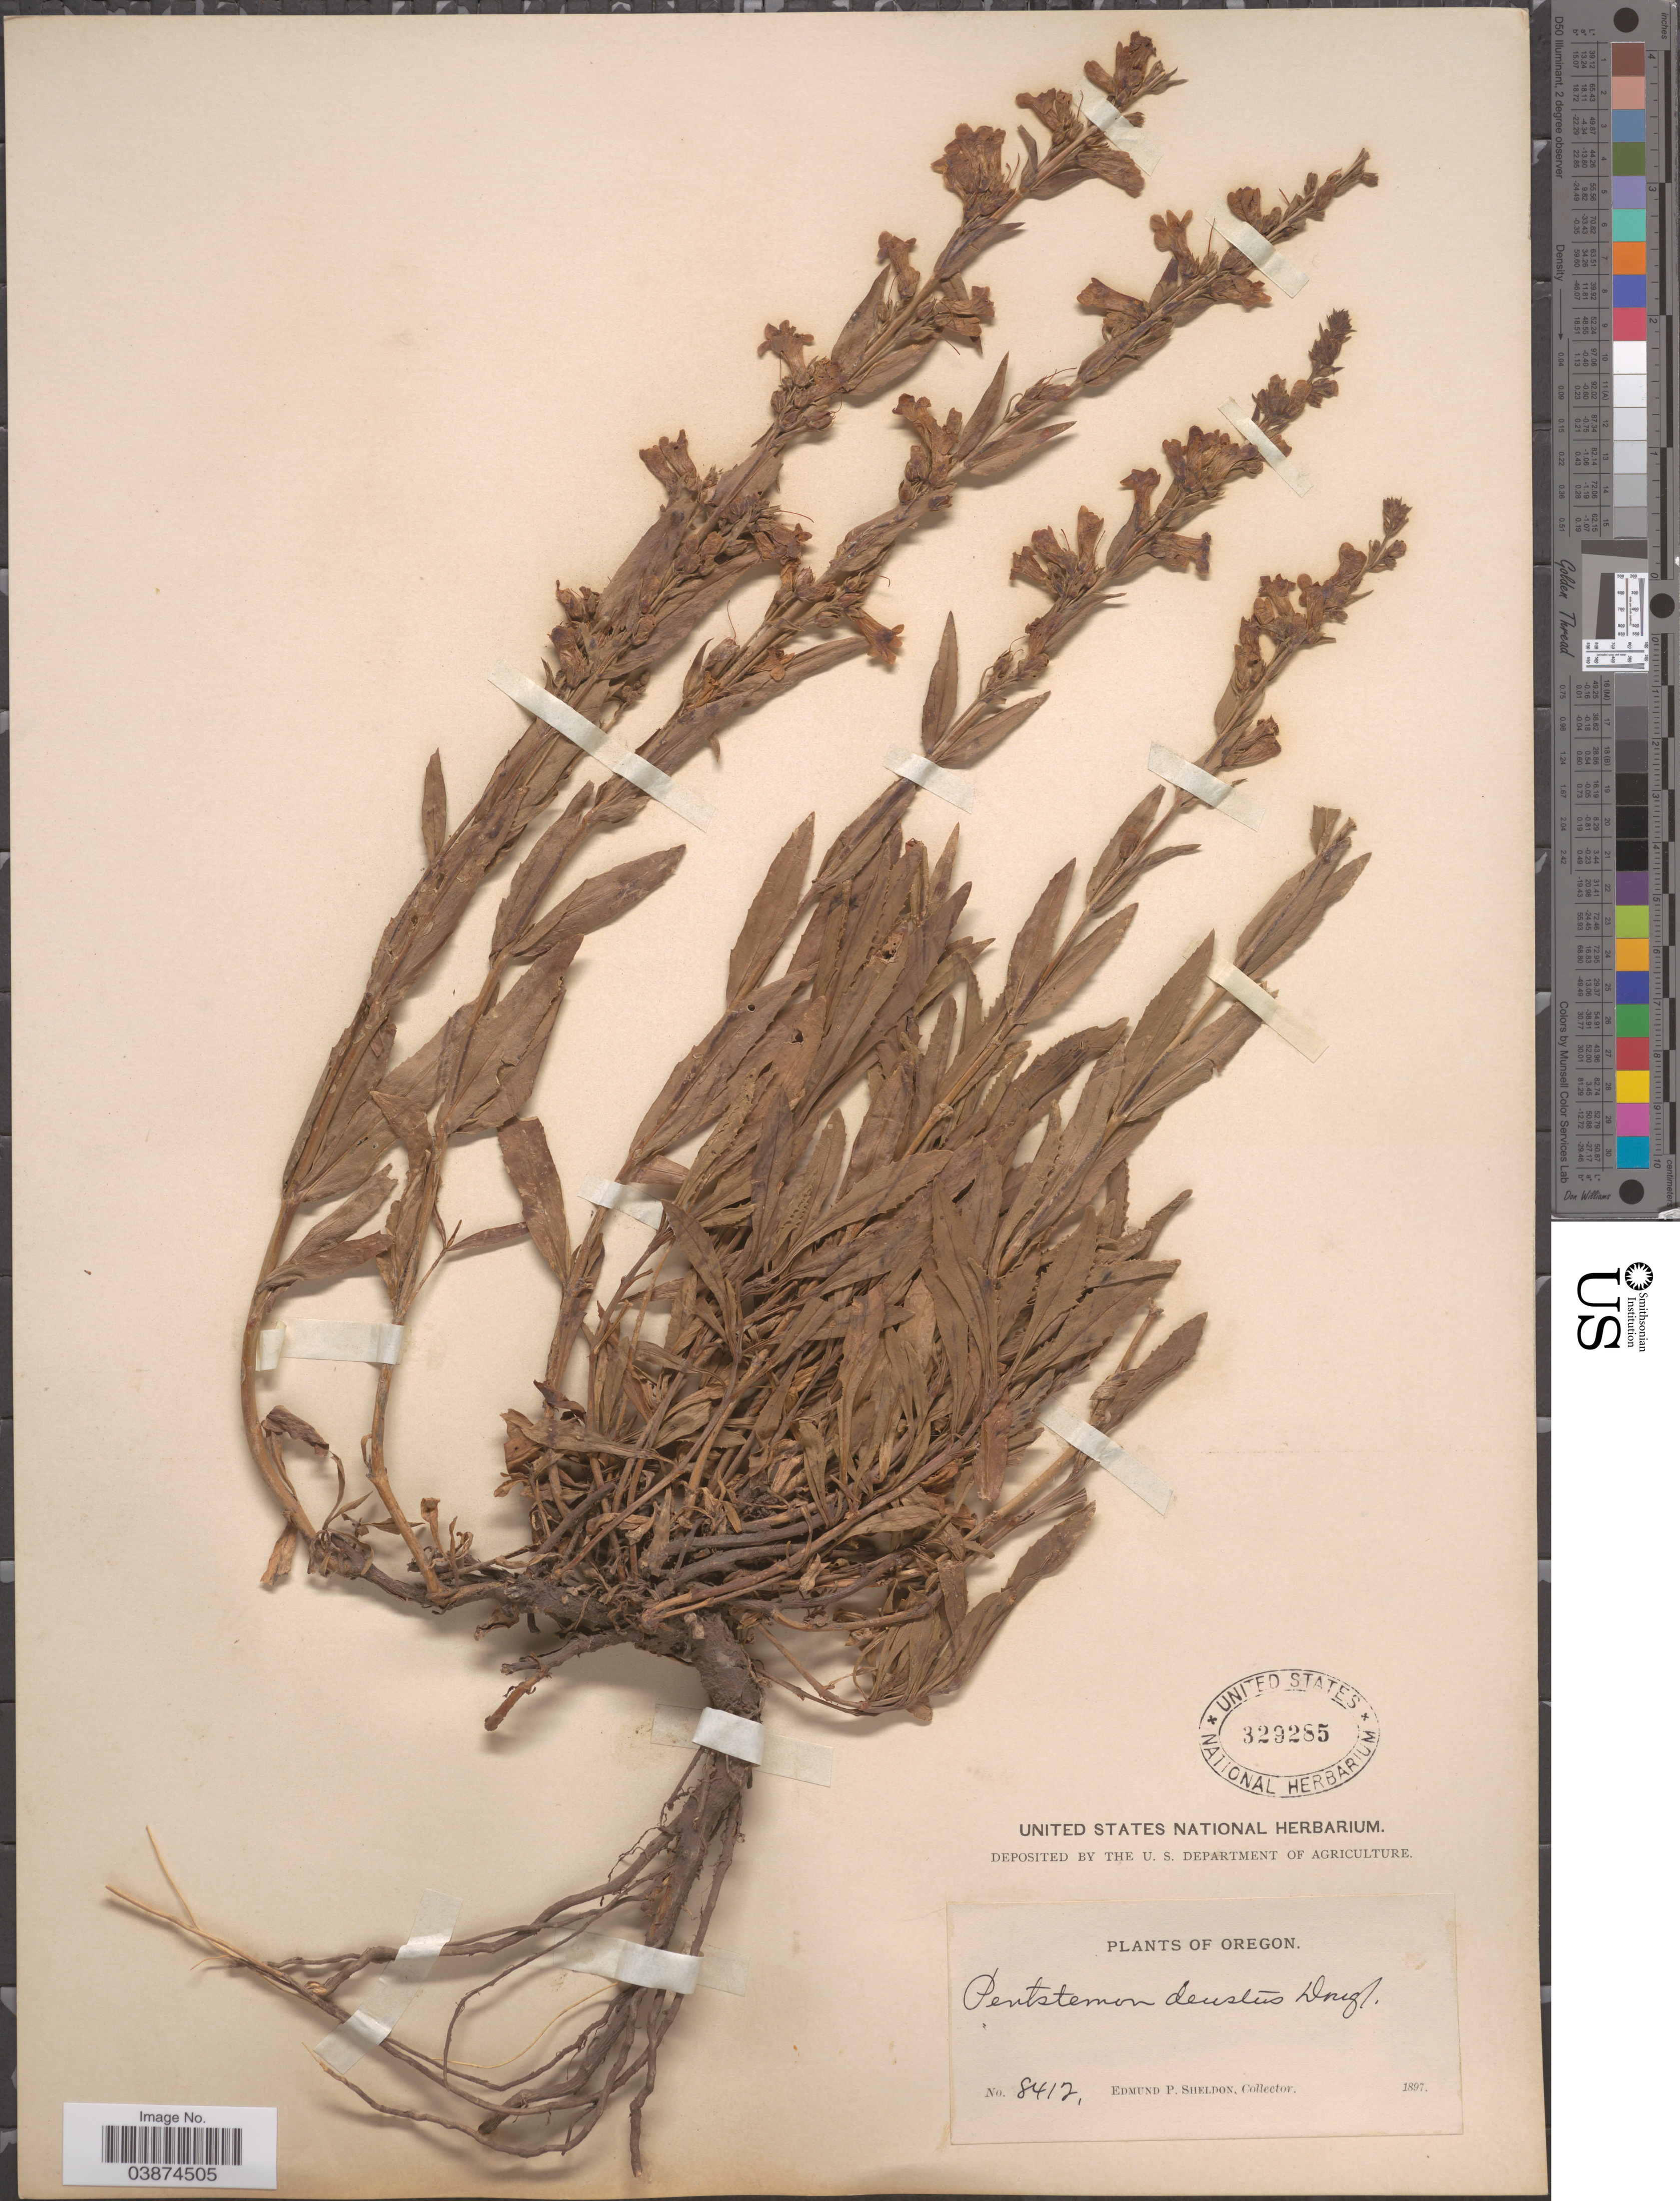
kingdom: Plantae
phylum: Tracheophyta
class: Magnoliopsida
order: Lamiales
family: Plantaginaceae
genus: Penstemon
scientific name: Penstemon deustus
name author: Douglas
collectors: E. P. Sheldon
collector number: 8412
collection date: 1897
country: United States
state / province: Oregon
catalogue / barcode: US 329285